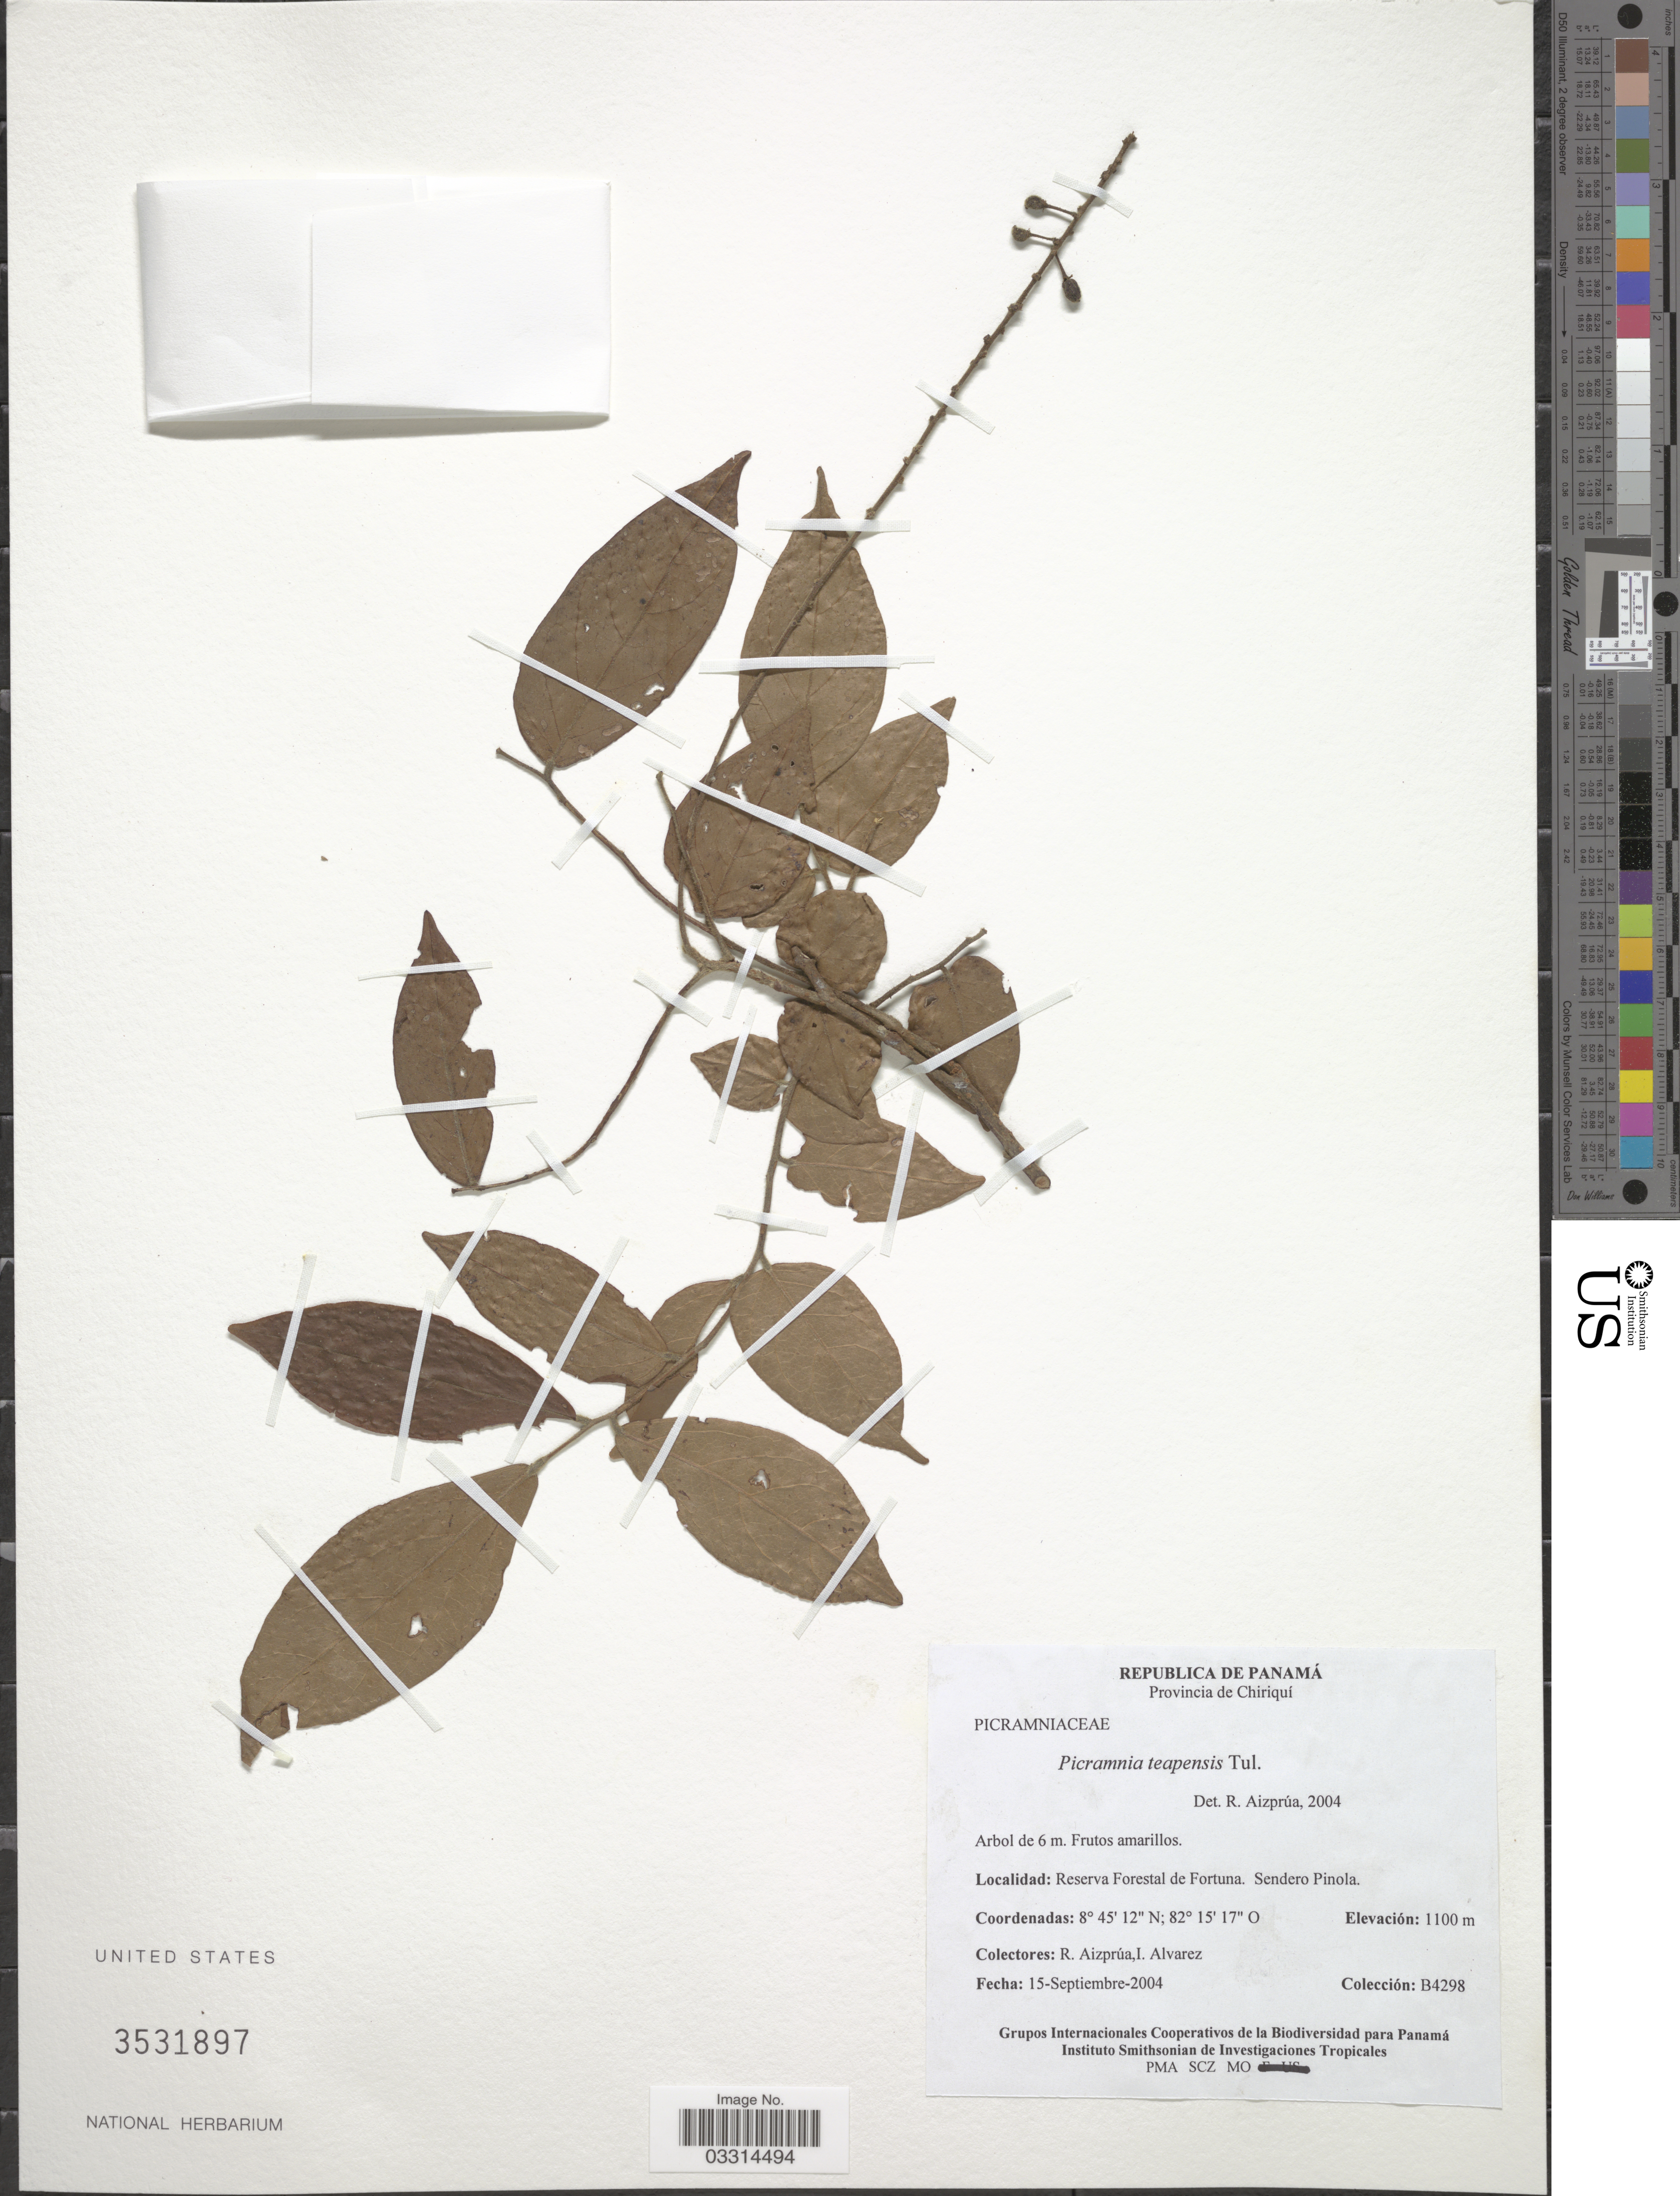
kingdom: Plantae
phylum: Tracheophyta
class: Magnoliopsida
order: Picramniales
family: Picramniaceae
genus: Picramnia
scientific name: Picramnia teapensis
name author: Tul.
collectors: R. Aizprúa & I. Alvarez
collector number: B4298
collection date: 2004-09-15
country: Panama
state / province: Chiriqui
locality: Republica de Panamá. Reserva Forestal de Fortuna. Sendero Pinola.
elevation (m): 1100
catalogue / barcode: US 3531897